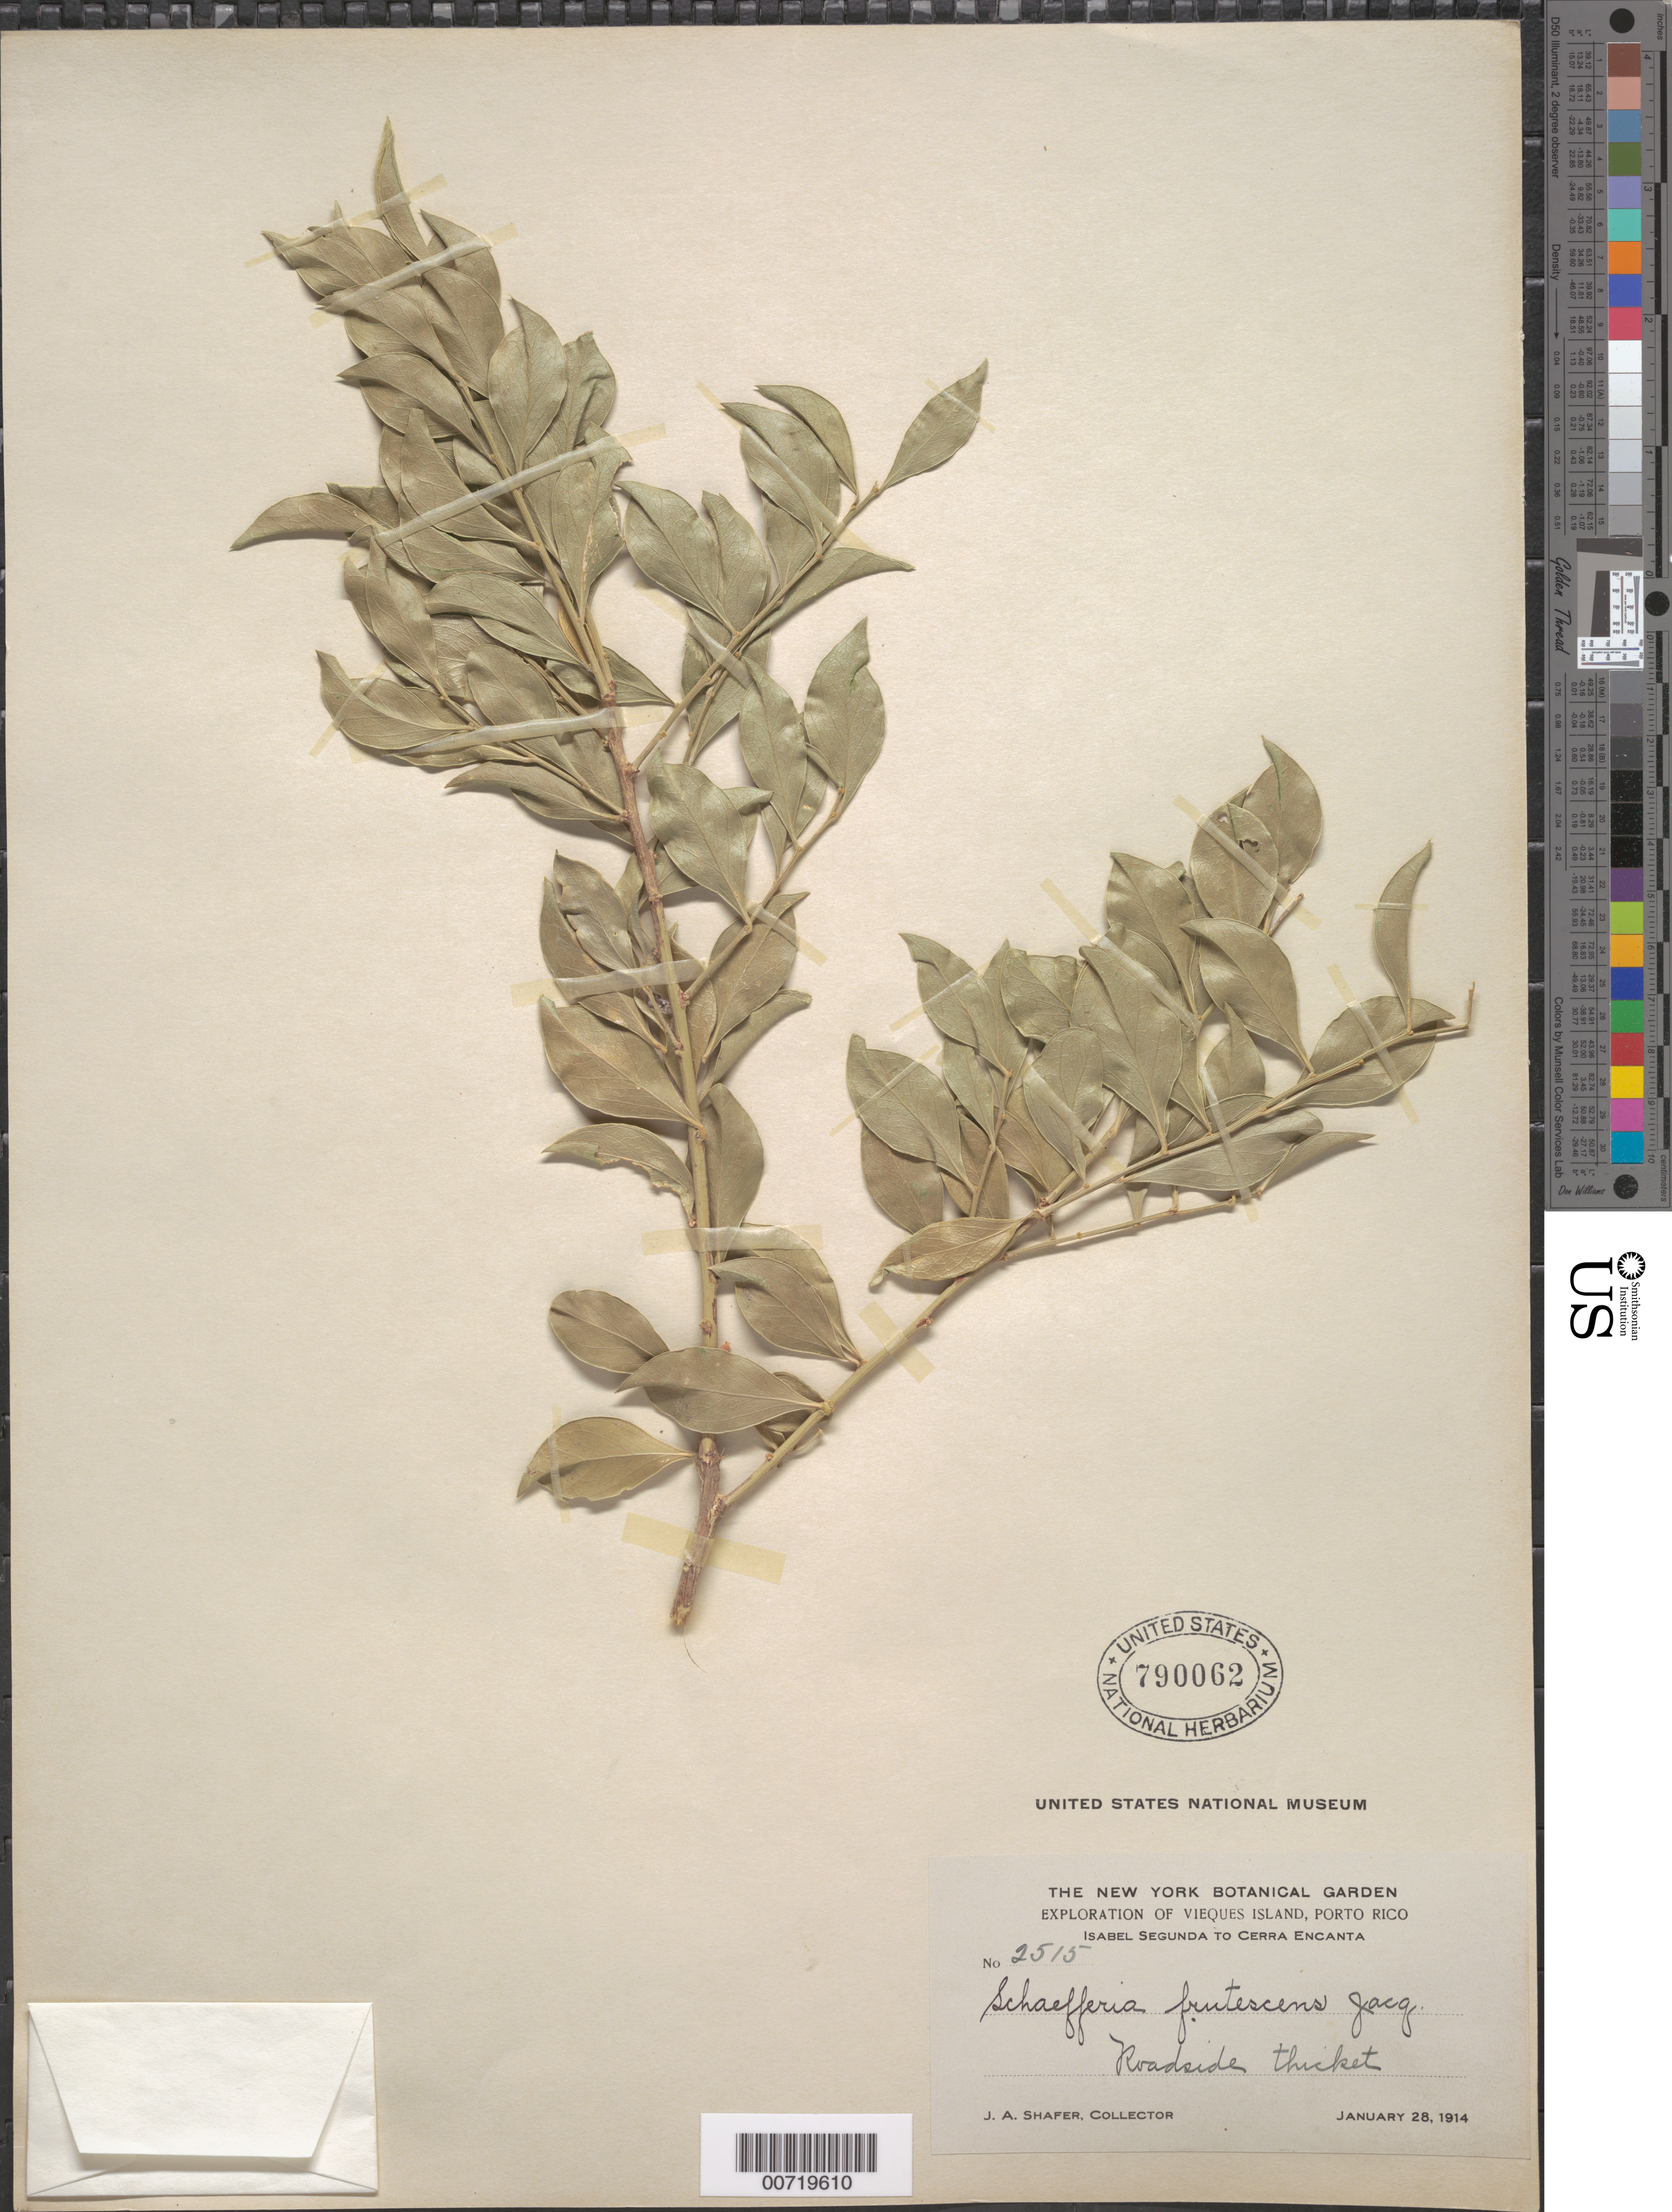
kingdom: Plantae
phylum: Tracheophyta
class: Magnoliopsida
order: Celastrales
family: Celastraceae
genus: Schaefferia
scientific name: Schaefferia frutescens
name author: Jacq.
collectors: J. A. Shafer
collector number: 2515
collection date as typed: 28 Jan 1914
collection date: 1914-01-28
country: Puerto Rico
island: Vieques I.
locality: Isabel Segunda to Cerra Encanta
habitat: Roadside thicket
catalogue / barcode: US 790062